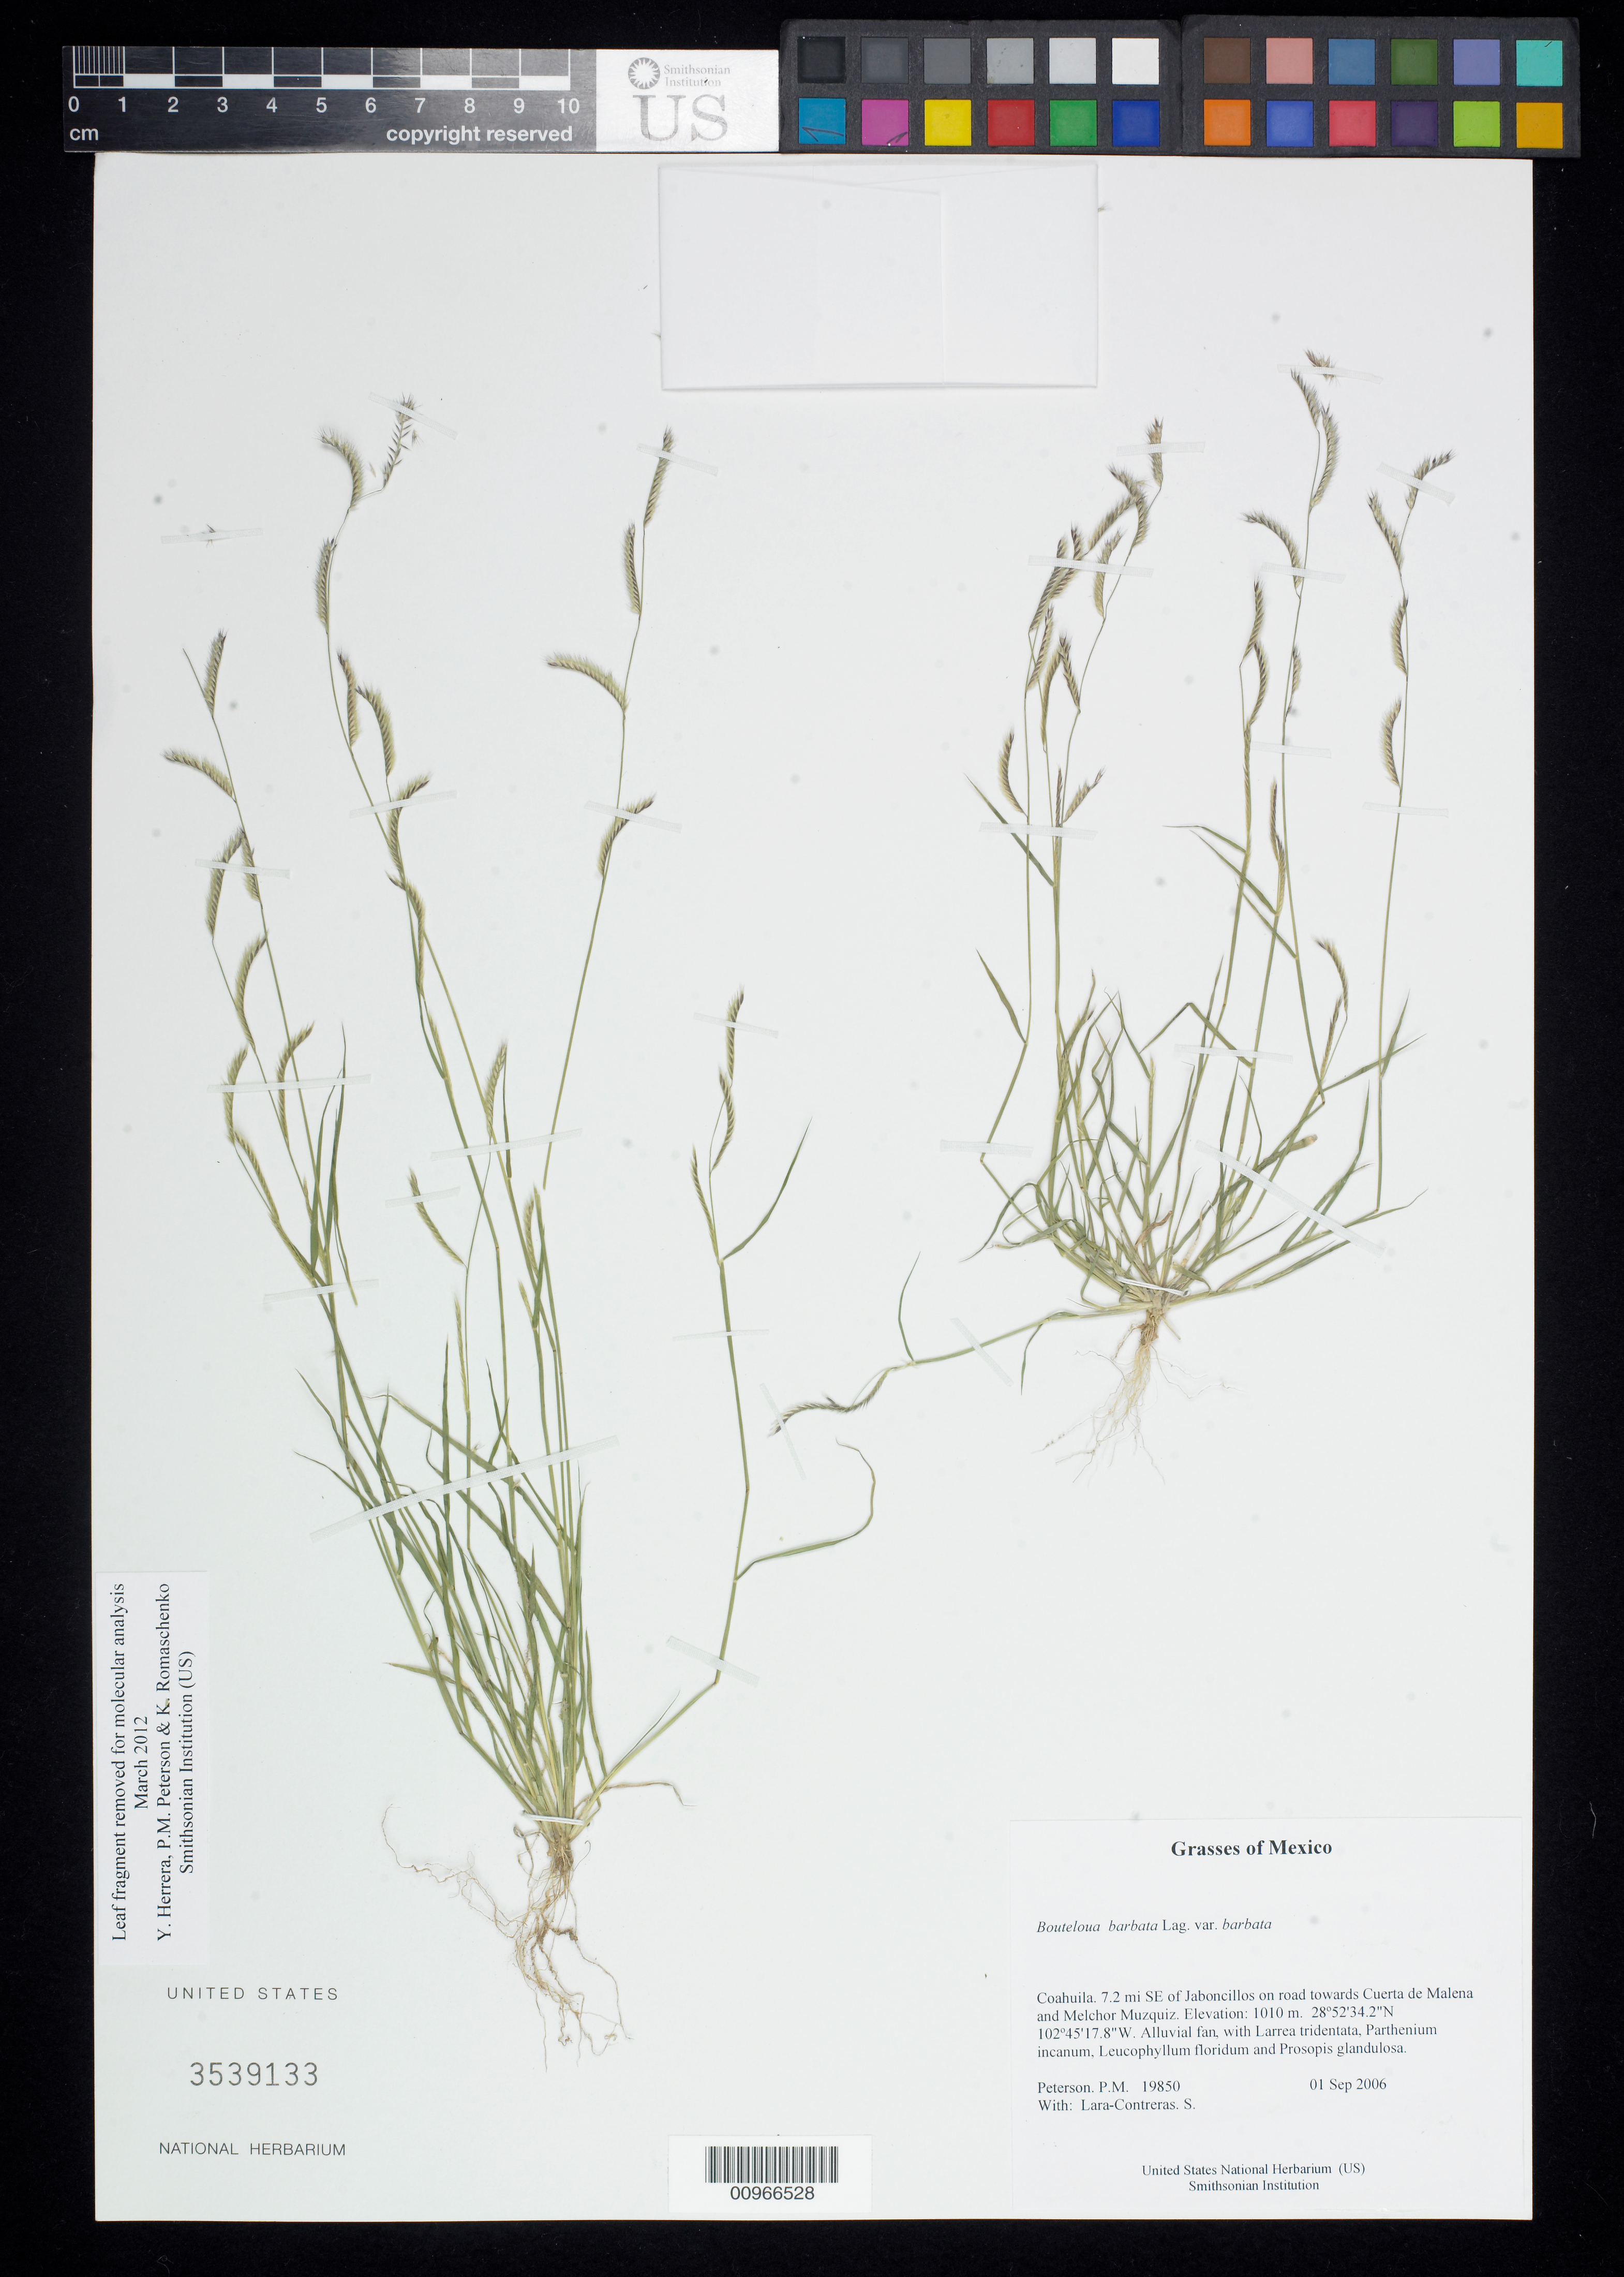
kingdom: Plantae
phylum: Tracheophyta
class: Liliopsida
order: Poales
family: Poaceae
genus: Bouteloua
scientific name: Bouteloua barbata var. barbata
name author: Lagger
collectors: P. M. Peterson & S. Lara Contreras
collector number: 19850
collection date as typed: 01 Sep 2006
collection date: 2006-09-01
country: Mexico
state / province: Coahuila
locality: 7.2 mi SE of Jaboncillos on road towards Cuerta de Malena and Melchor Muzquiz.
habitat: Alluvial fan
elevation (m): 1010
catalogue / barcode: US 3539133